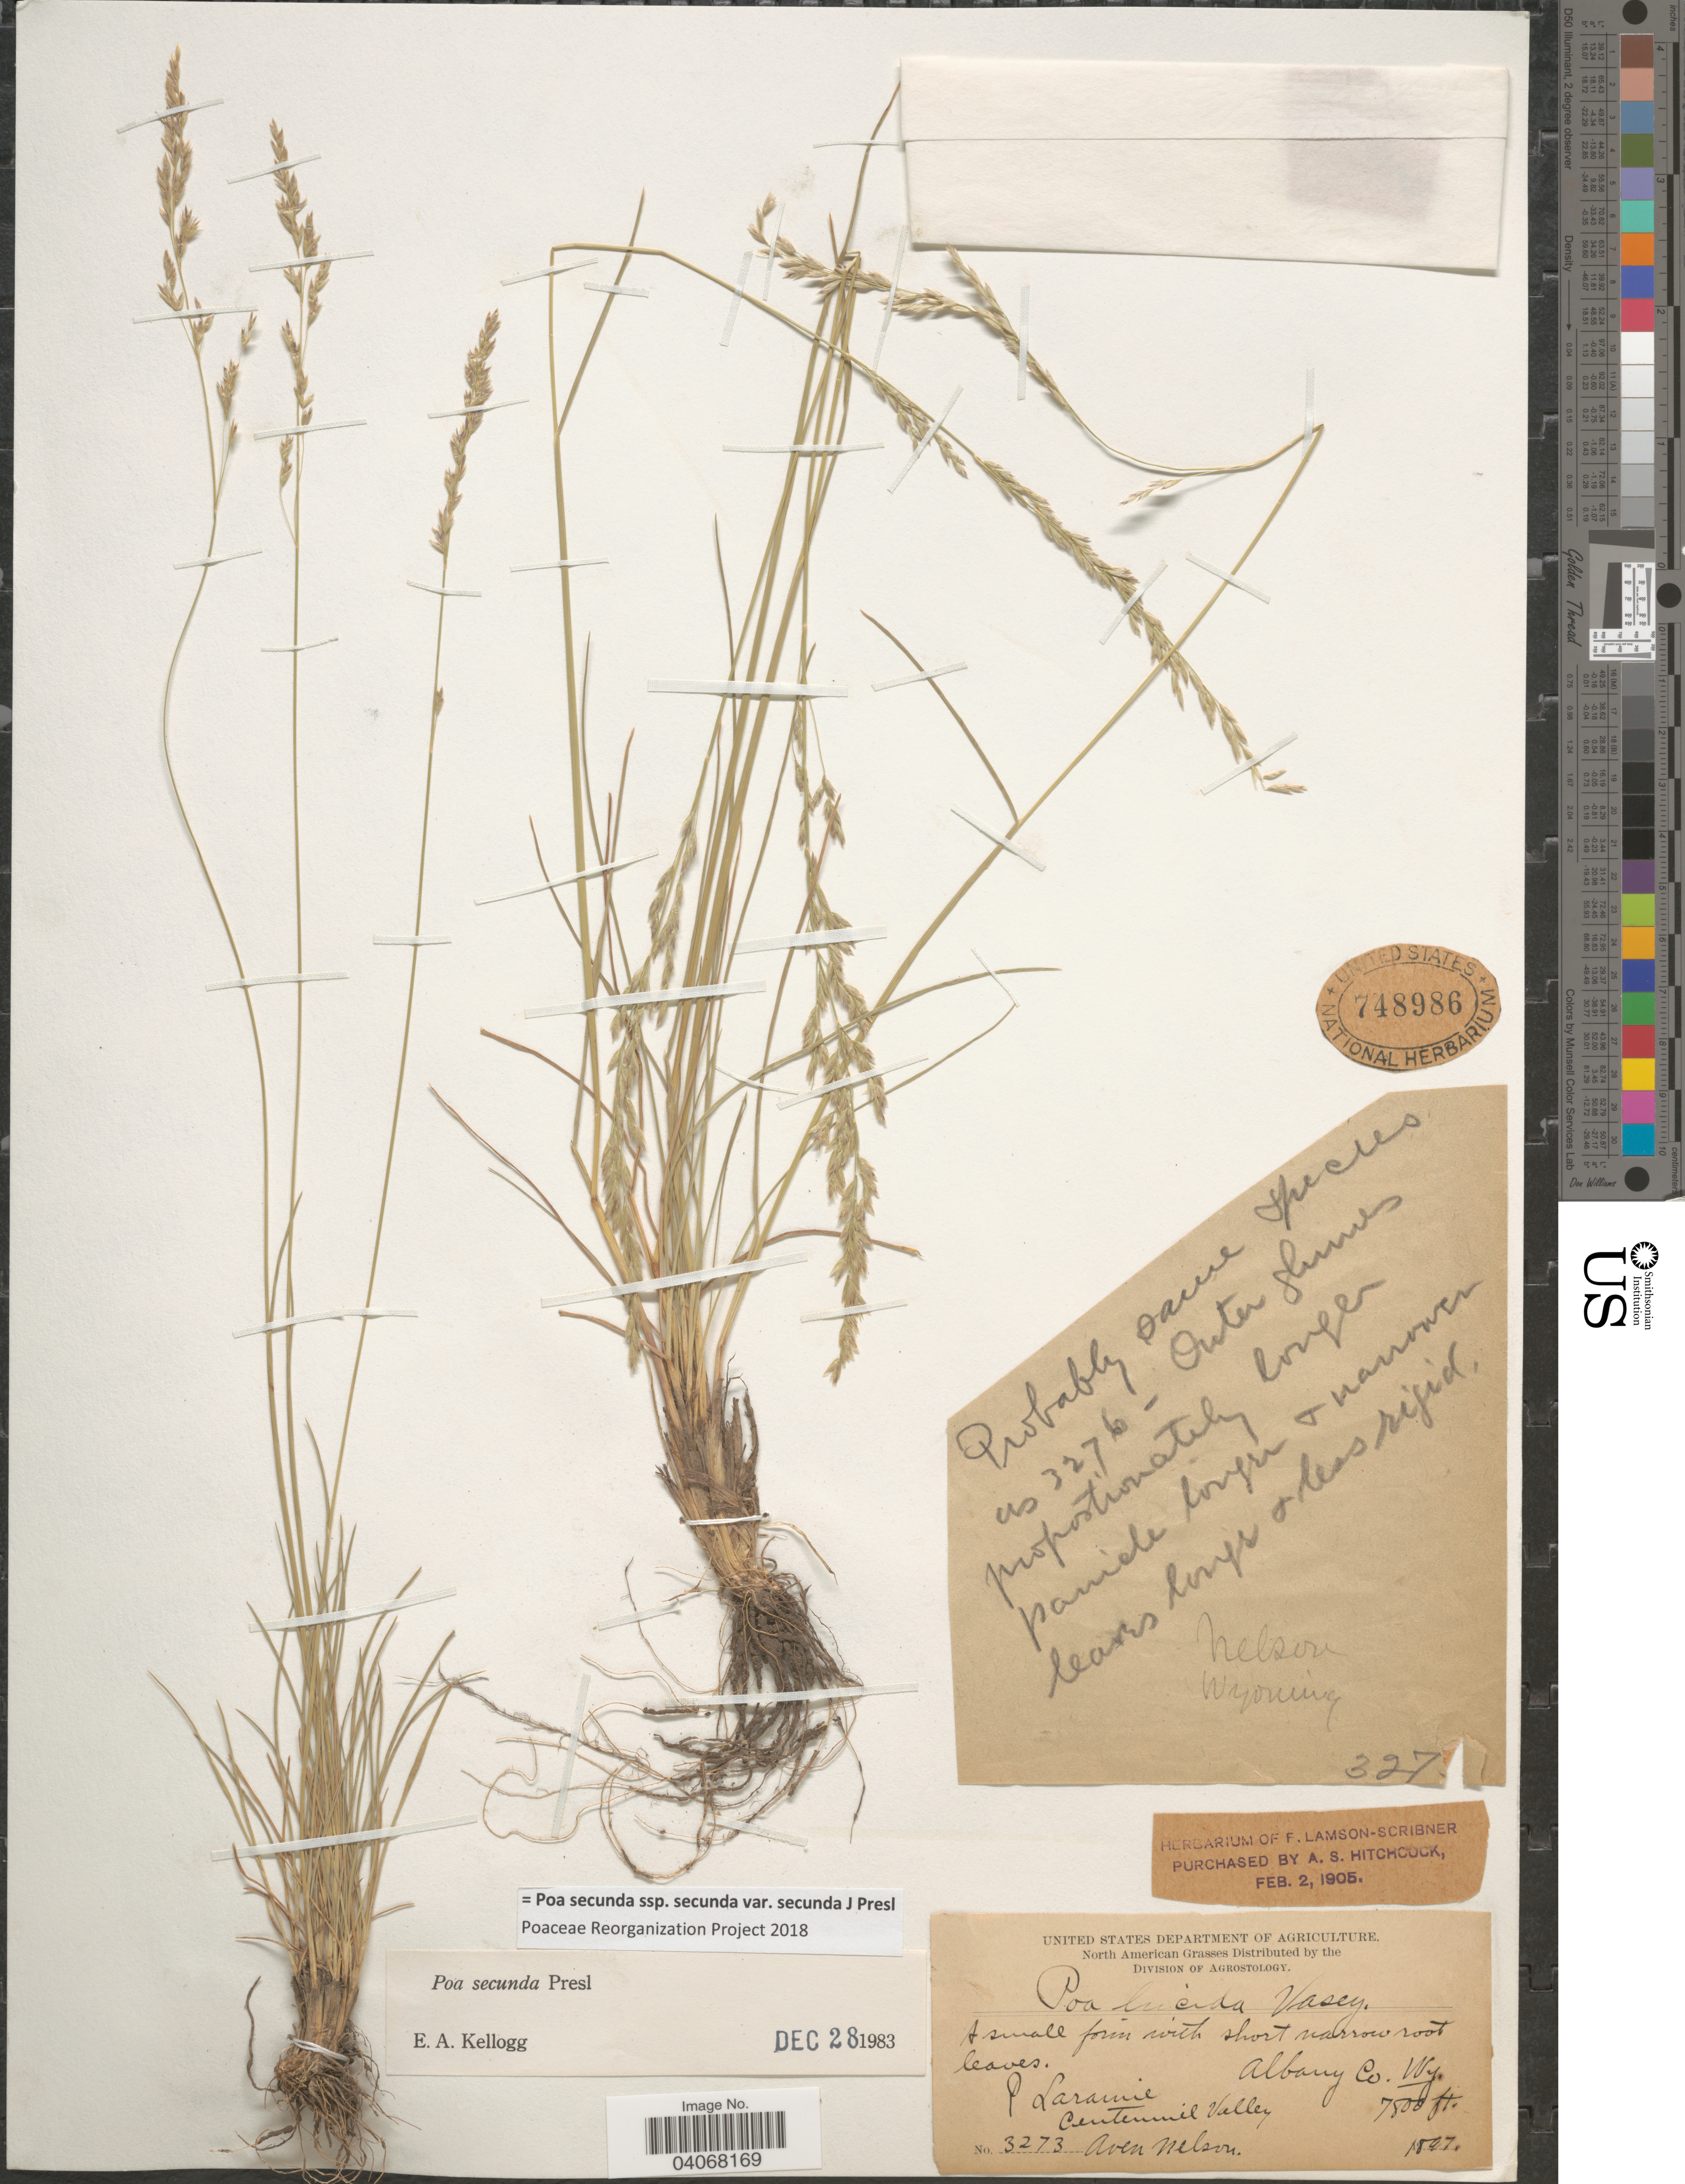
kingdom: Plantae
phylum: Tracheophyta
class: Liliopsida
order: Poales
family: Poaceae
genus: Poa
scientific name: Poa secunda subsp. secunda var. secunda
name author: J. Presl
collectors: A. Nelson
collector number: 3273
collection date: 1897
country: United States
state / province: Wyoming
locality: Laramie. Albany Co. Centennil Valley.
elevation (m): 2377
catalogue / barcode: US 748986